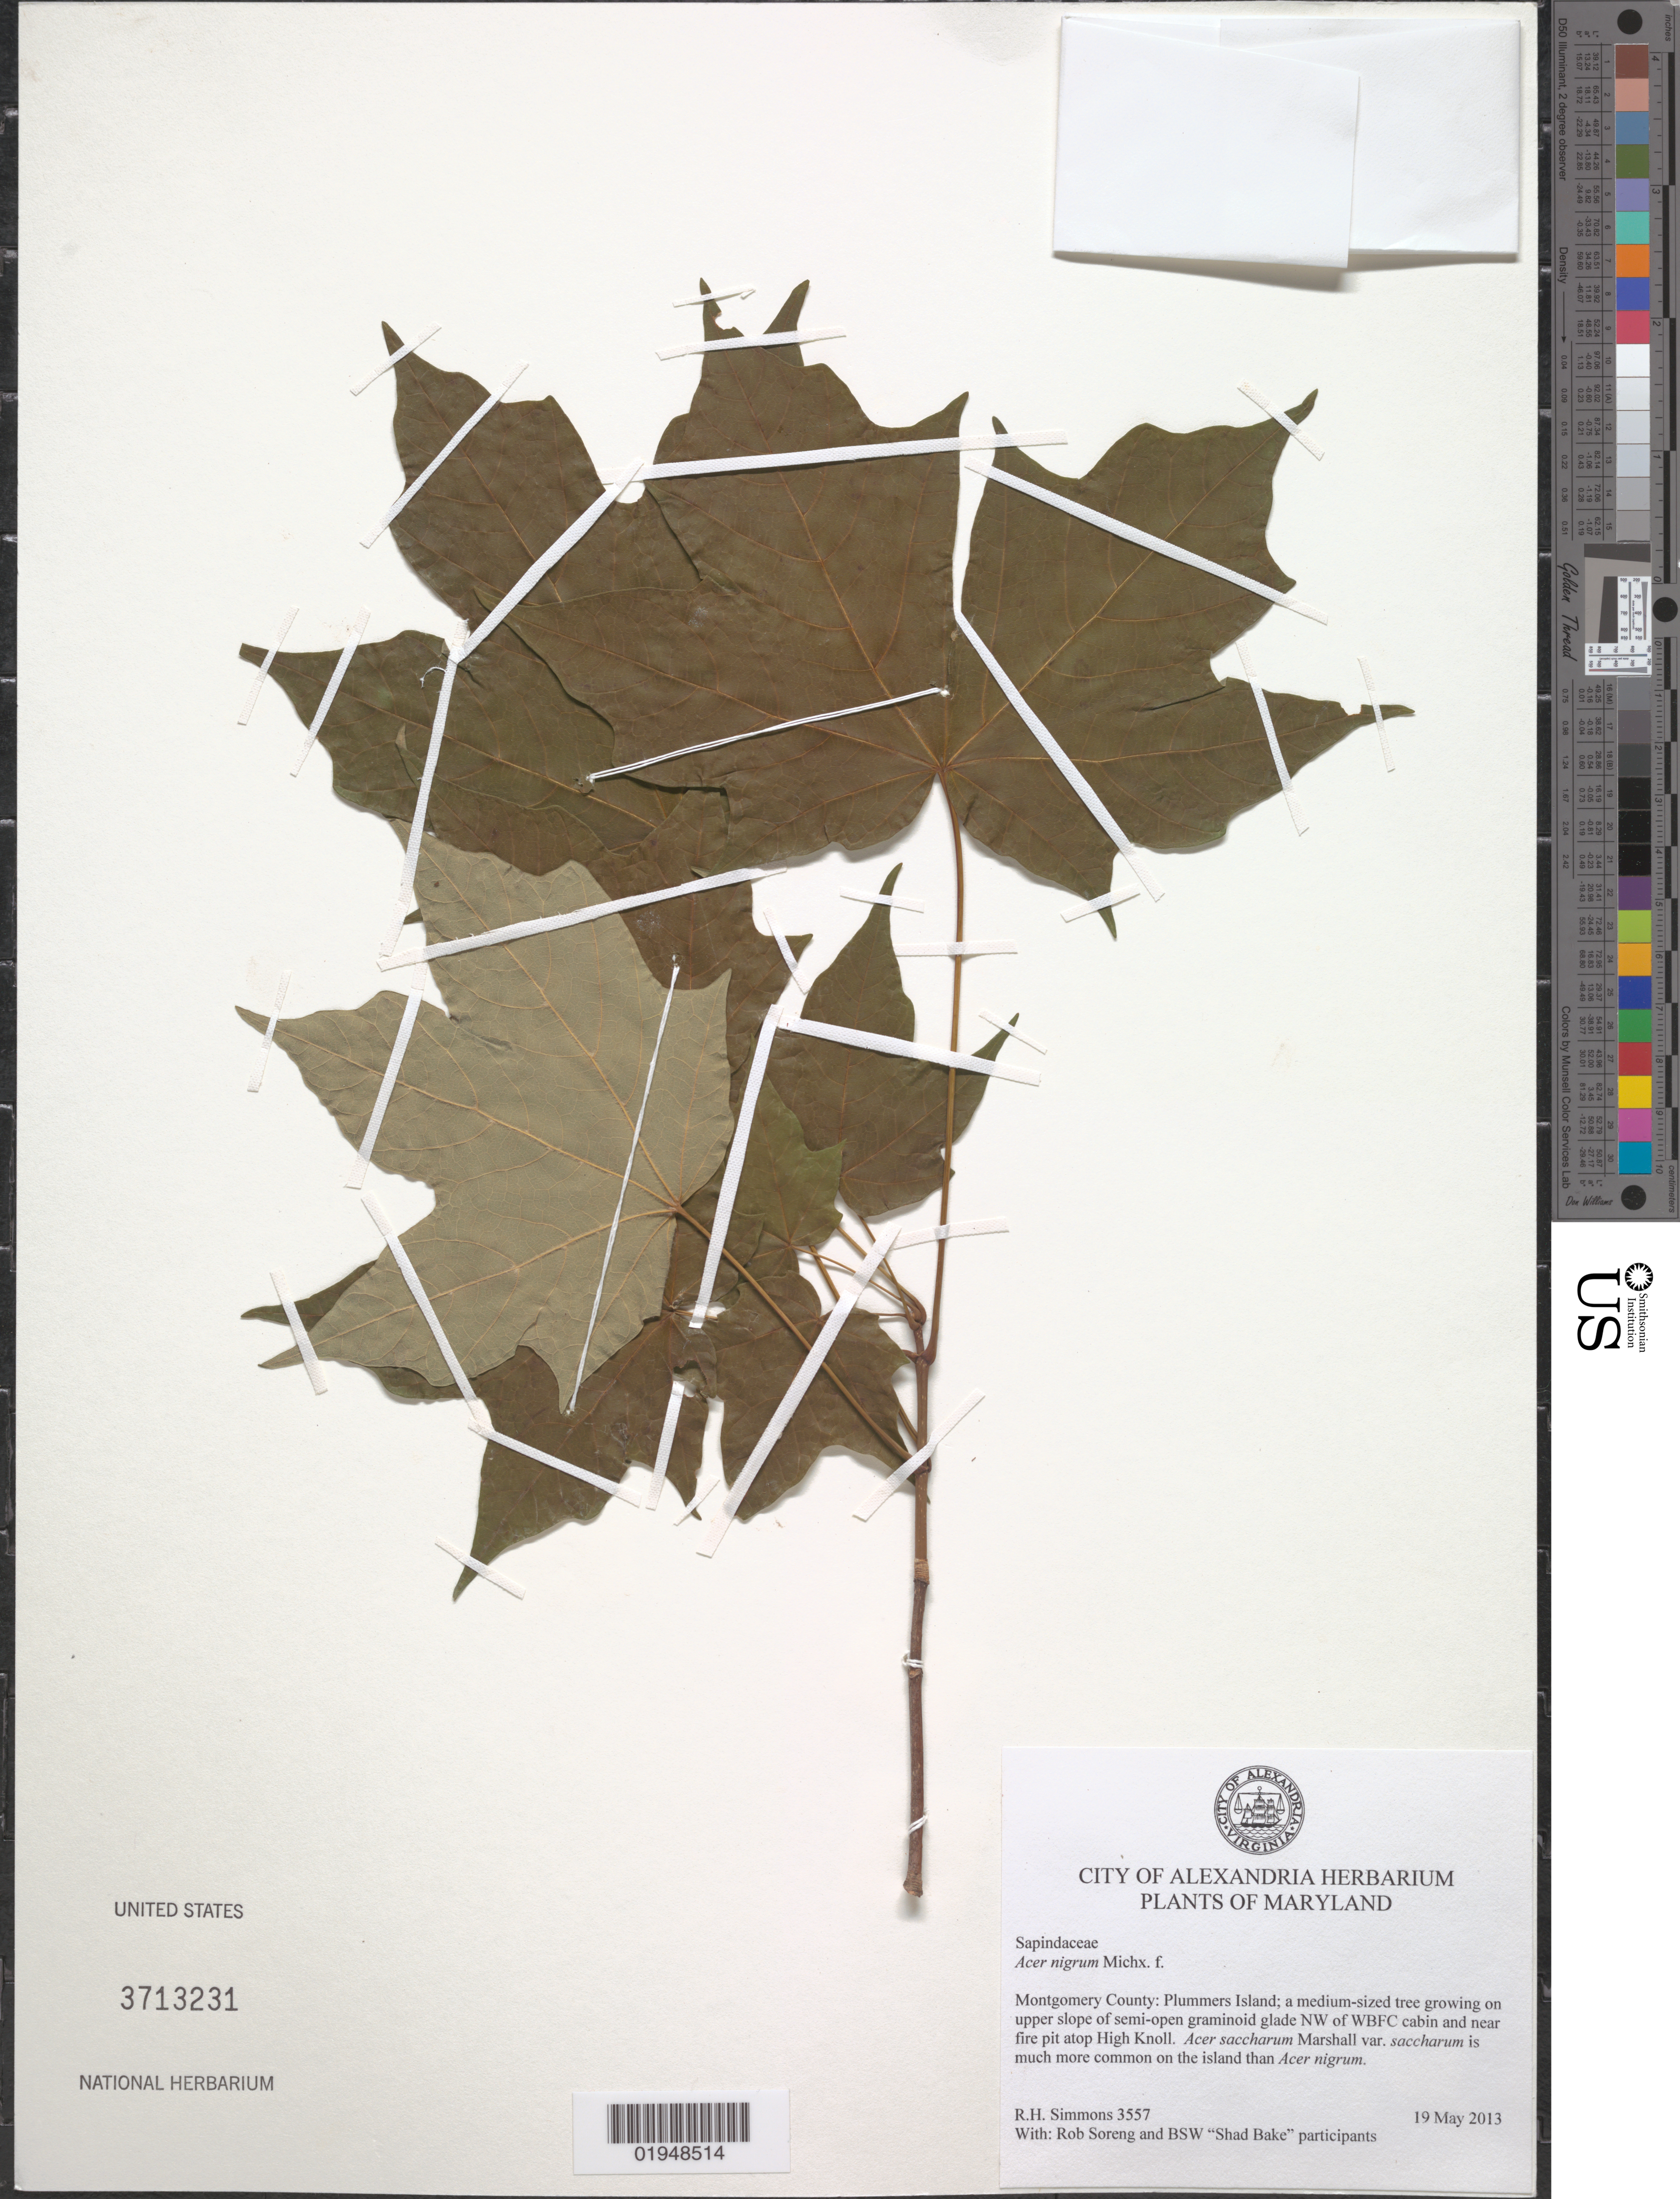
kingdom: Plantae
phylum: Tracheophyta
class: Magnoliopsida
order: Sapindales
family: Sapindaceae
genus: Acer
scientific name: Acer nigrum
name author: F. Michx.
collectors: R. H. Simmons, R. J. Soreng & et al.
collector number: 3557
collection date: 2013-05-19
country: United States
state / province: Maryland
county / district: Montgomery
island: Plummers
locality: NW of WBFC cabin and near fire pit atop High Knoll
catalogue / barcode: US 3713231